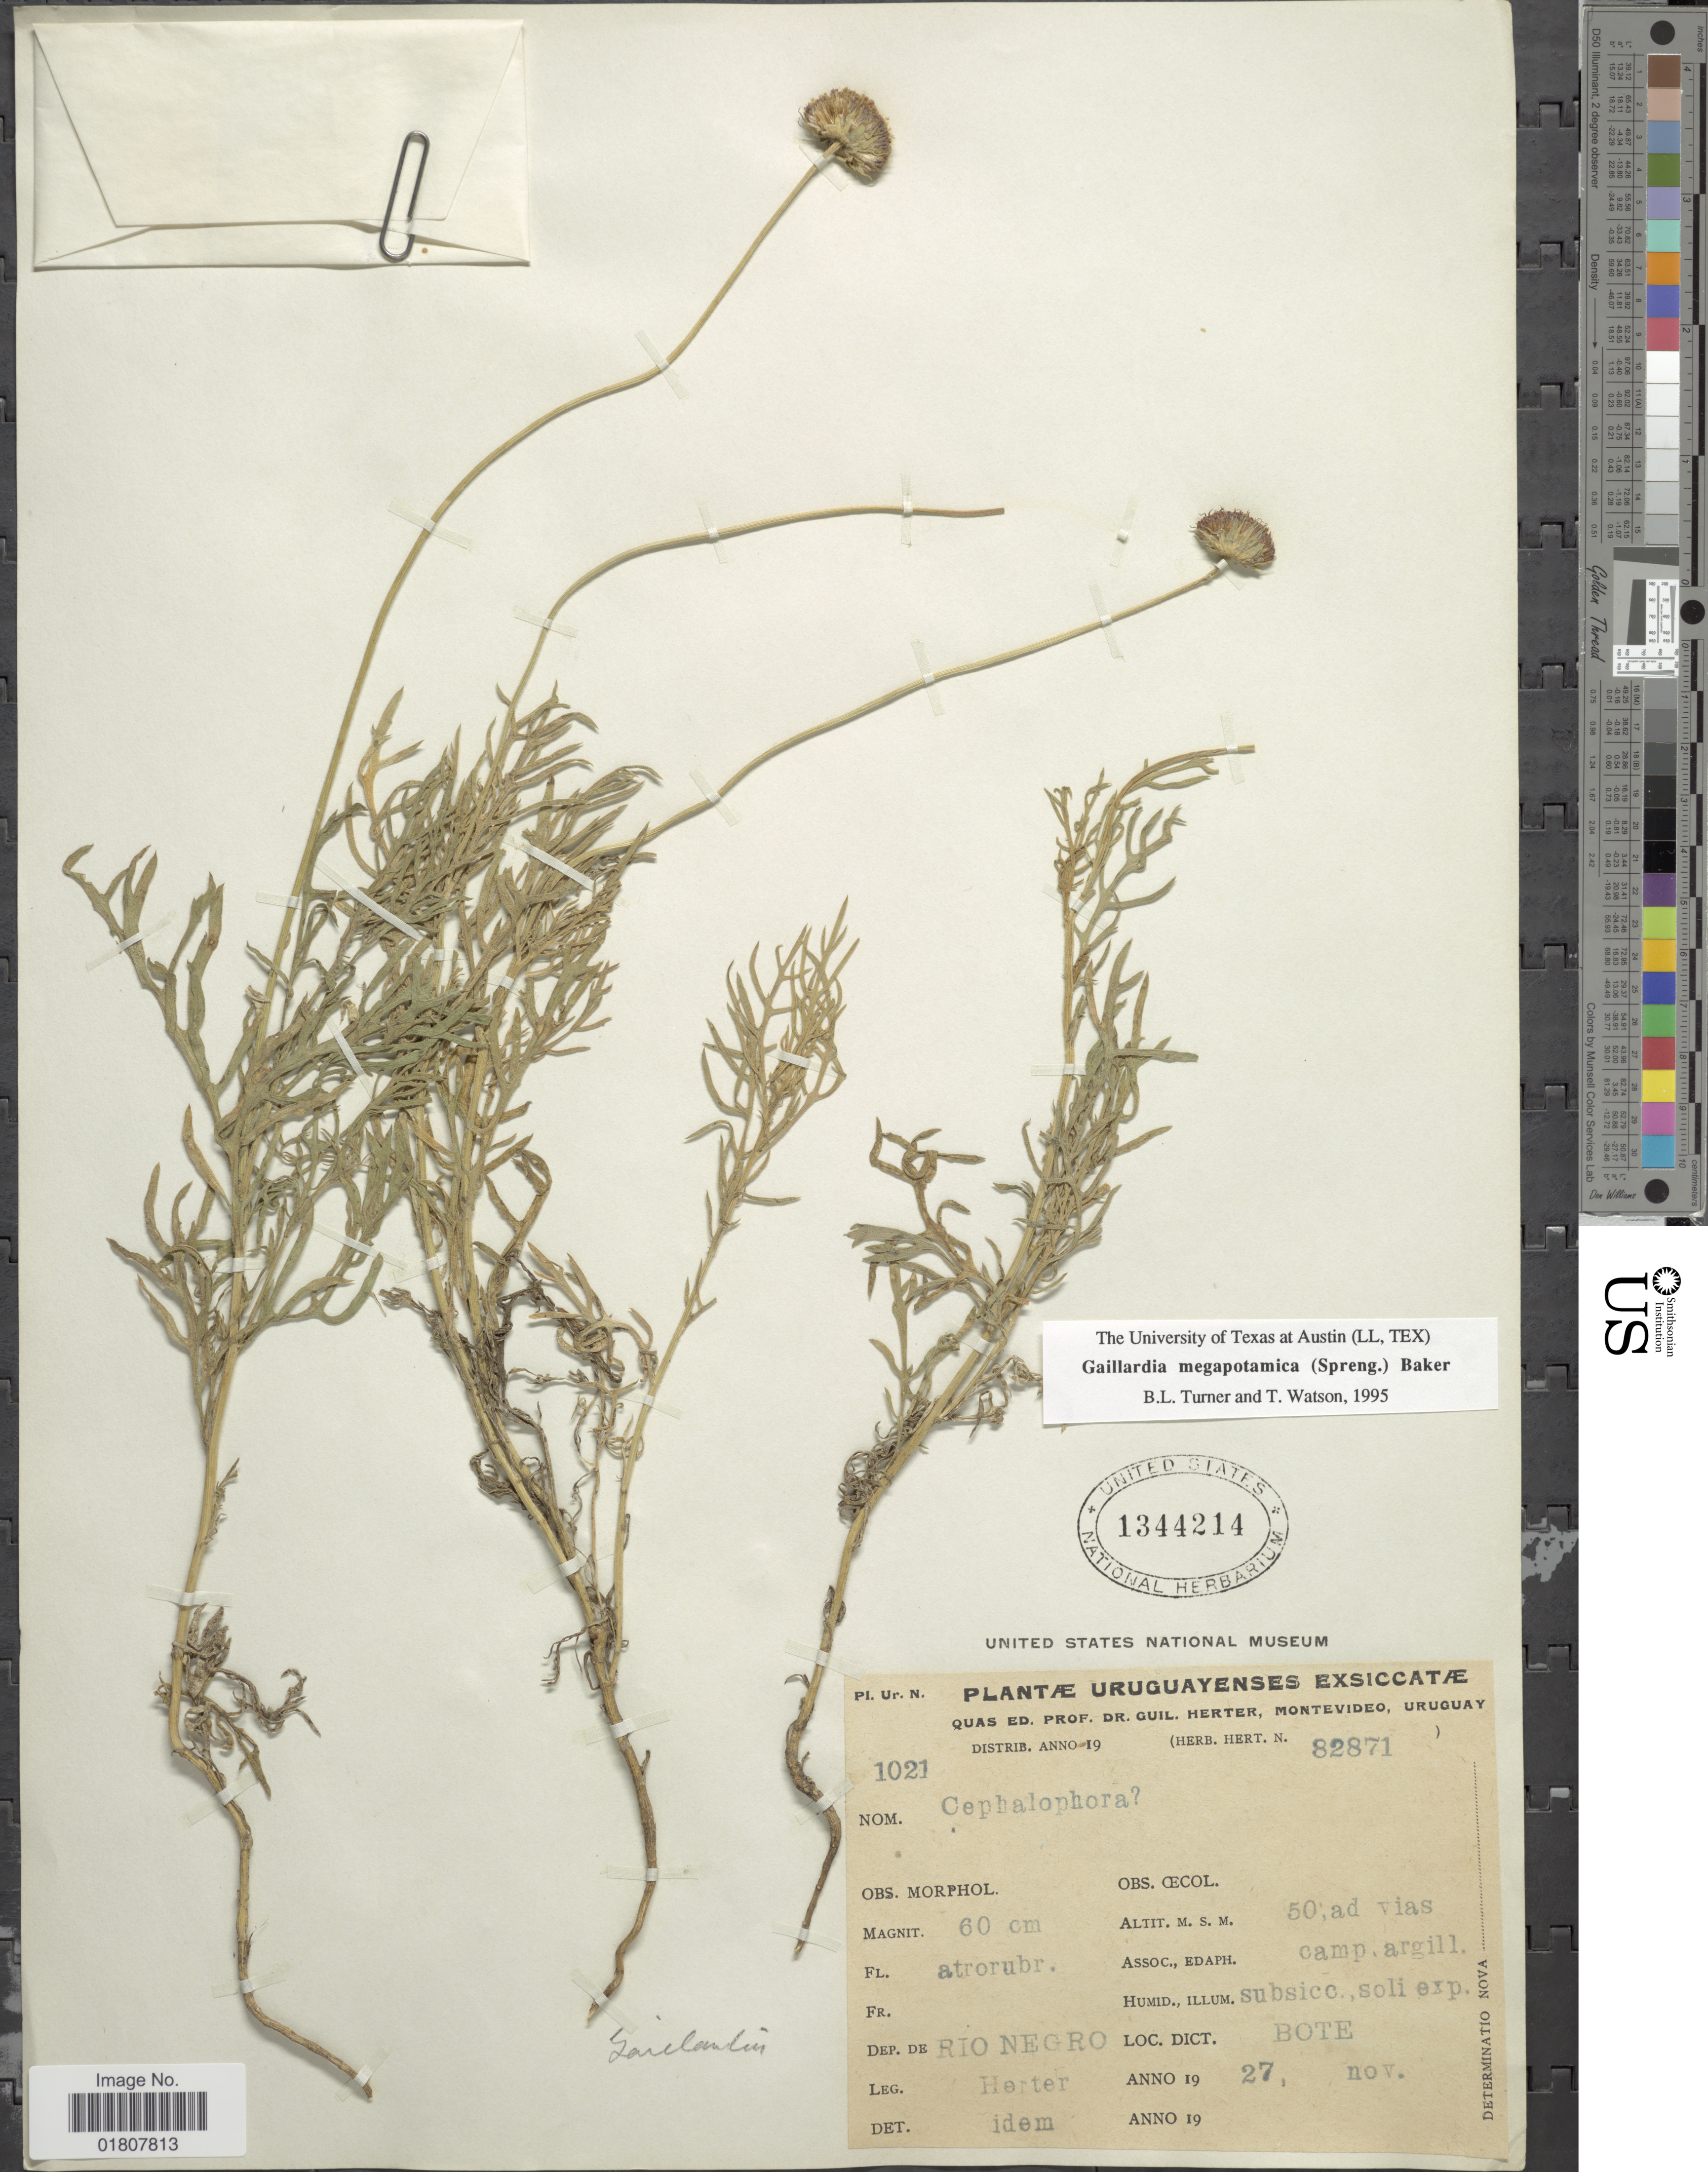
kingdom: Plantae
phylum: Tracheophyta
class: Magnoliopsida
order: Asterales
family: Asteraceae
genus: Gaillardia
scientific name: Gaillardia megapotamica var. radiata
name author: Baker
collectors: W. G. Herter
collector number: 1021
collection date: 1927-11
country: Uruguay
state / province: Rio Negro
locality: Bote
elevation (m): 50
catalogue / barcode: US 1344214